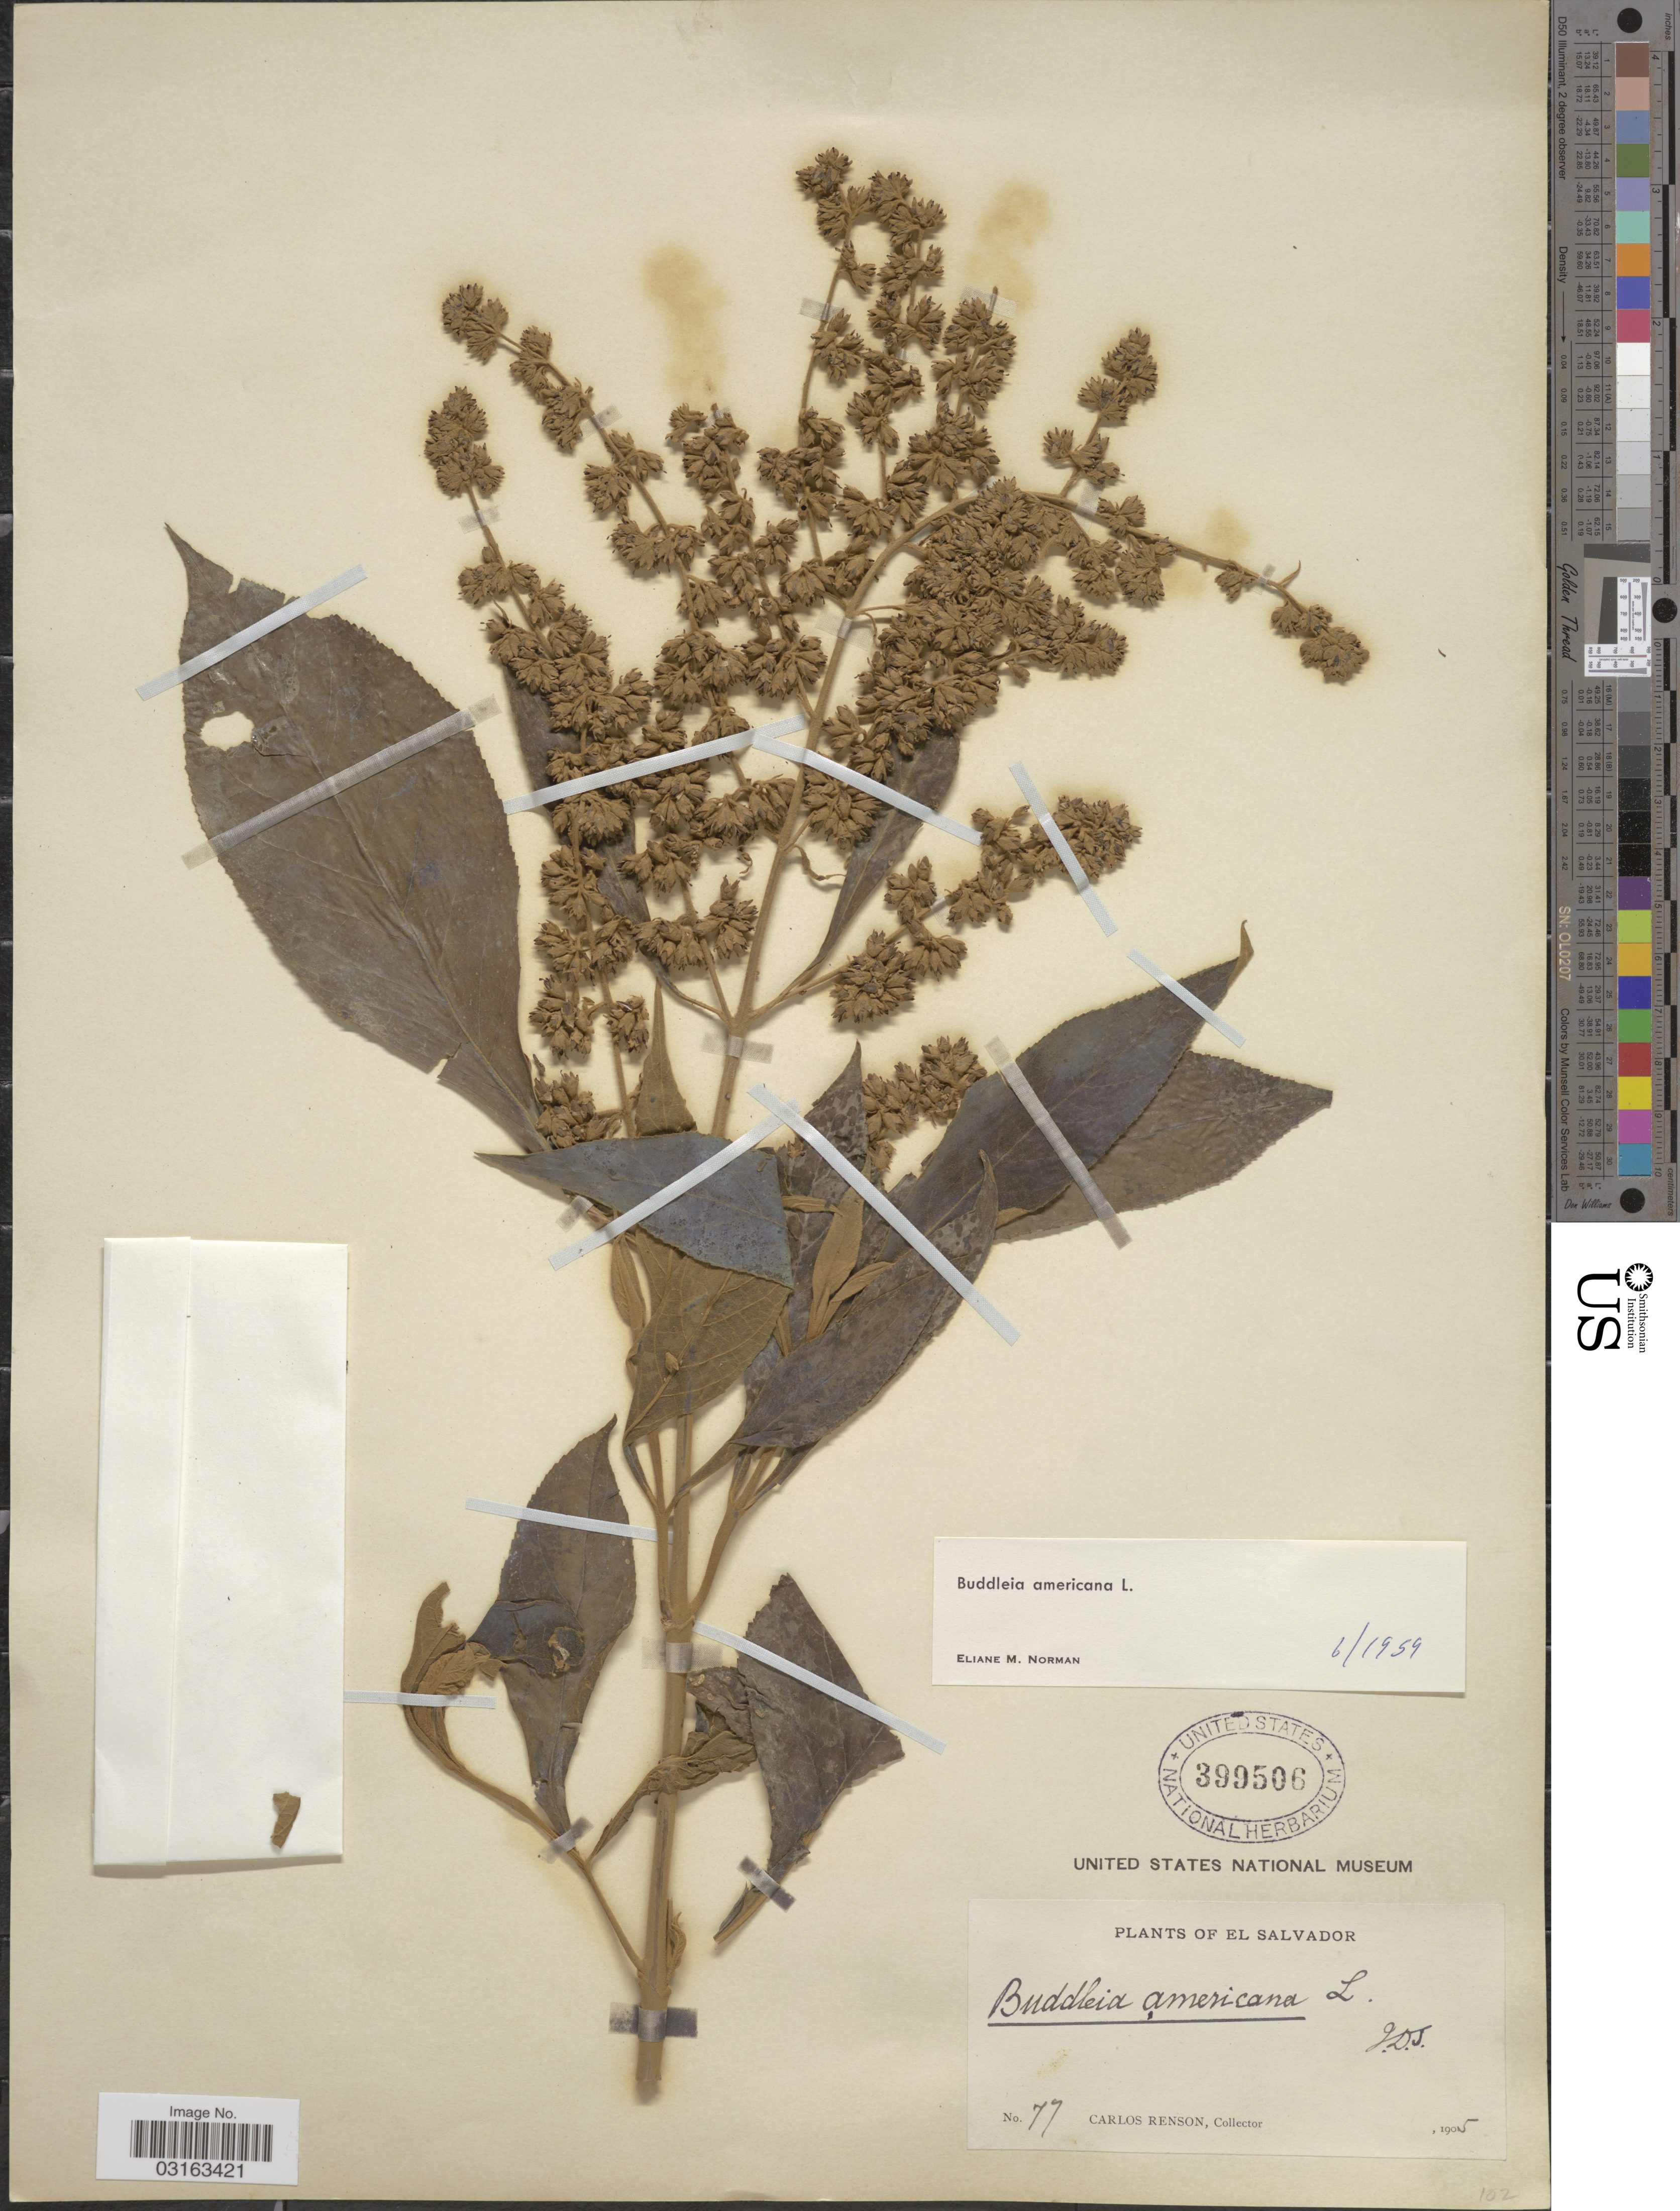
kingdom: Plantae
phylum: Tracheophyta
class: Magnoliopsida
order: Lamiales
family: Scrophulariaceae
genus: Buddleja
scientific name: Buddleja americana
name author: L.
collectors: C. Renson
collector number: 77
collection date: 1905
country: El Salvador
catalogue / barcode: US 399506